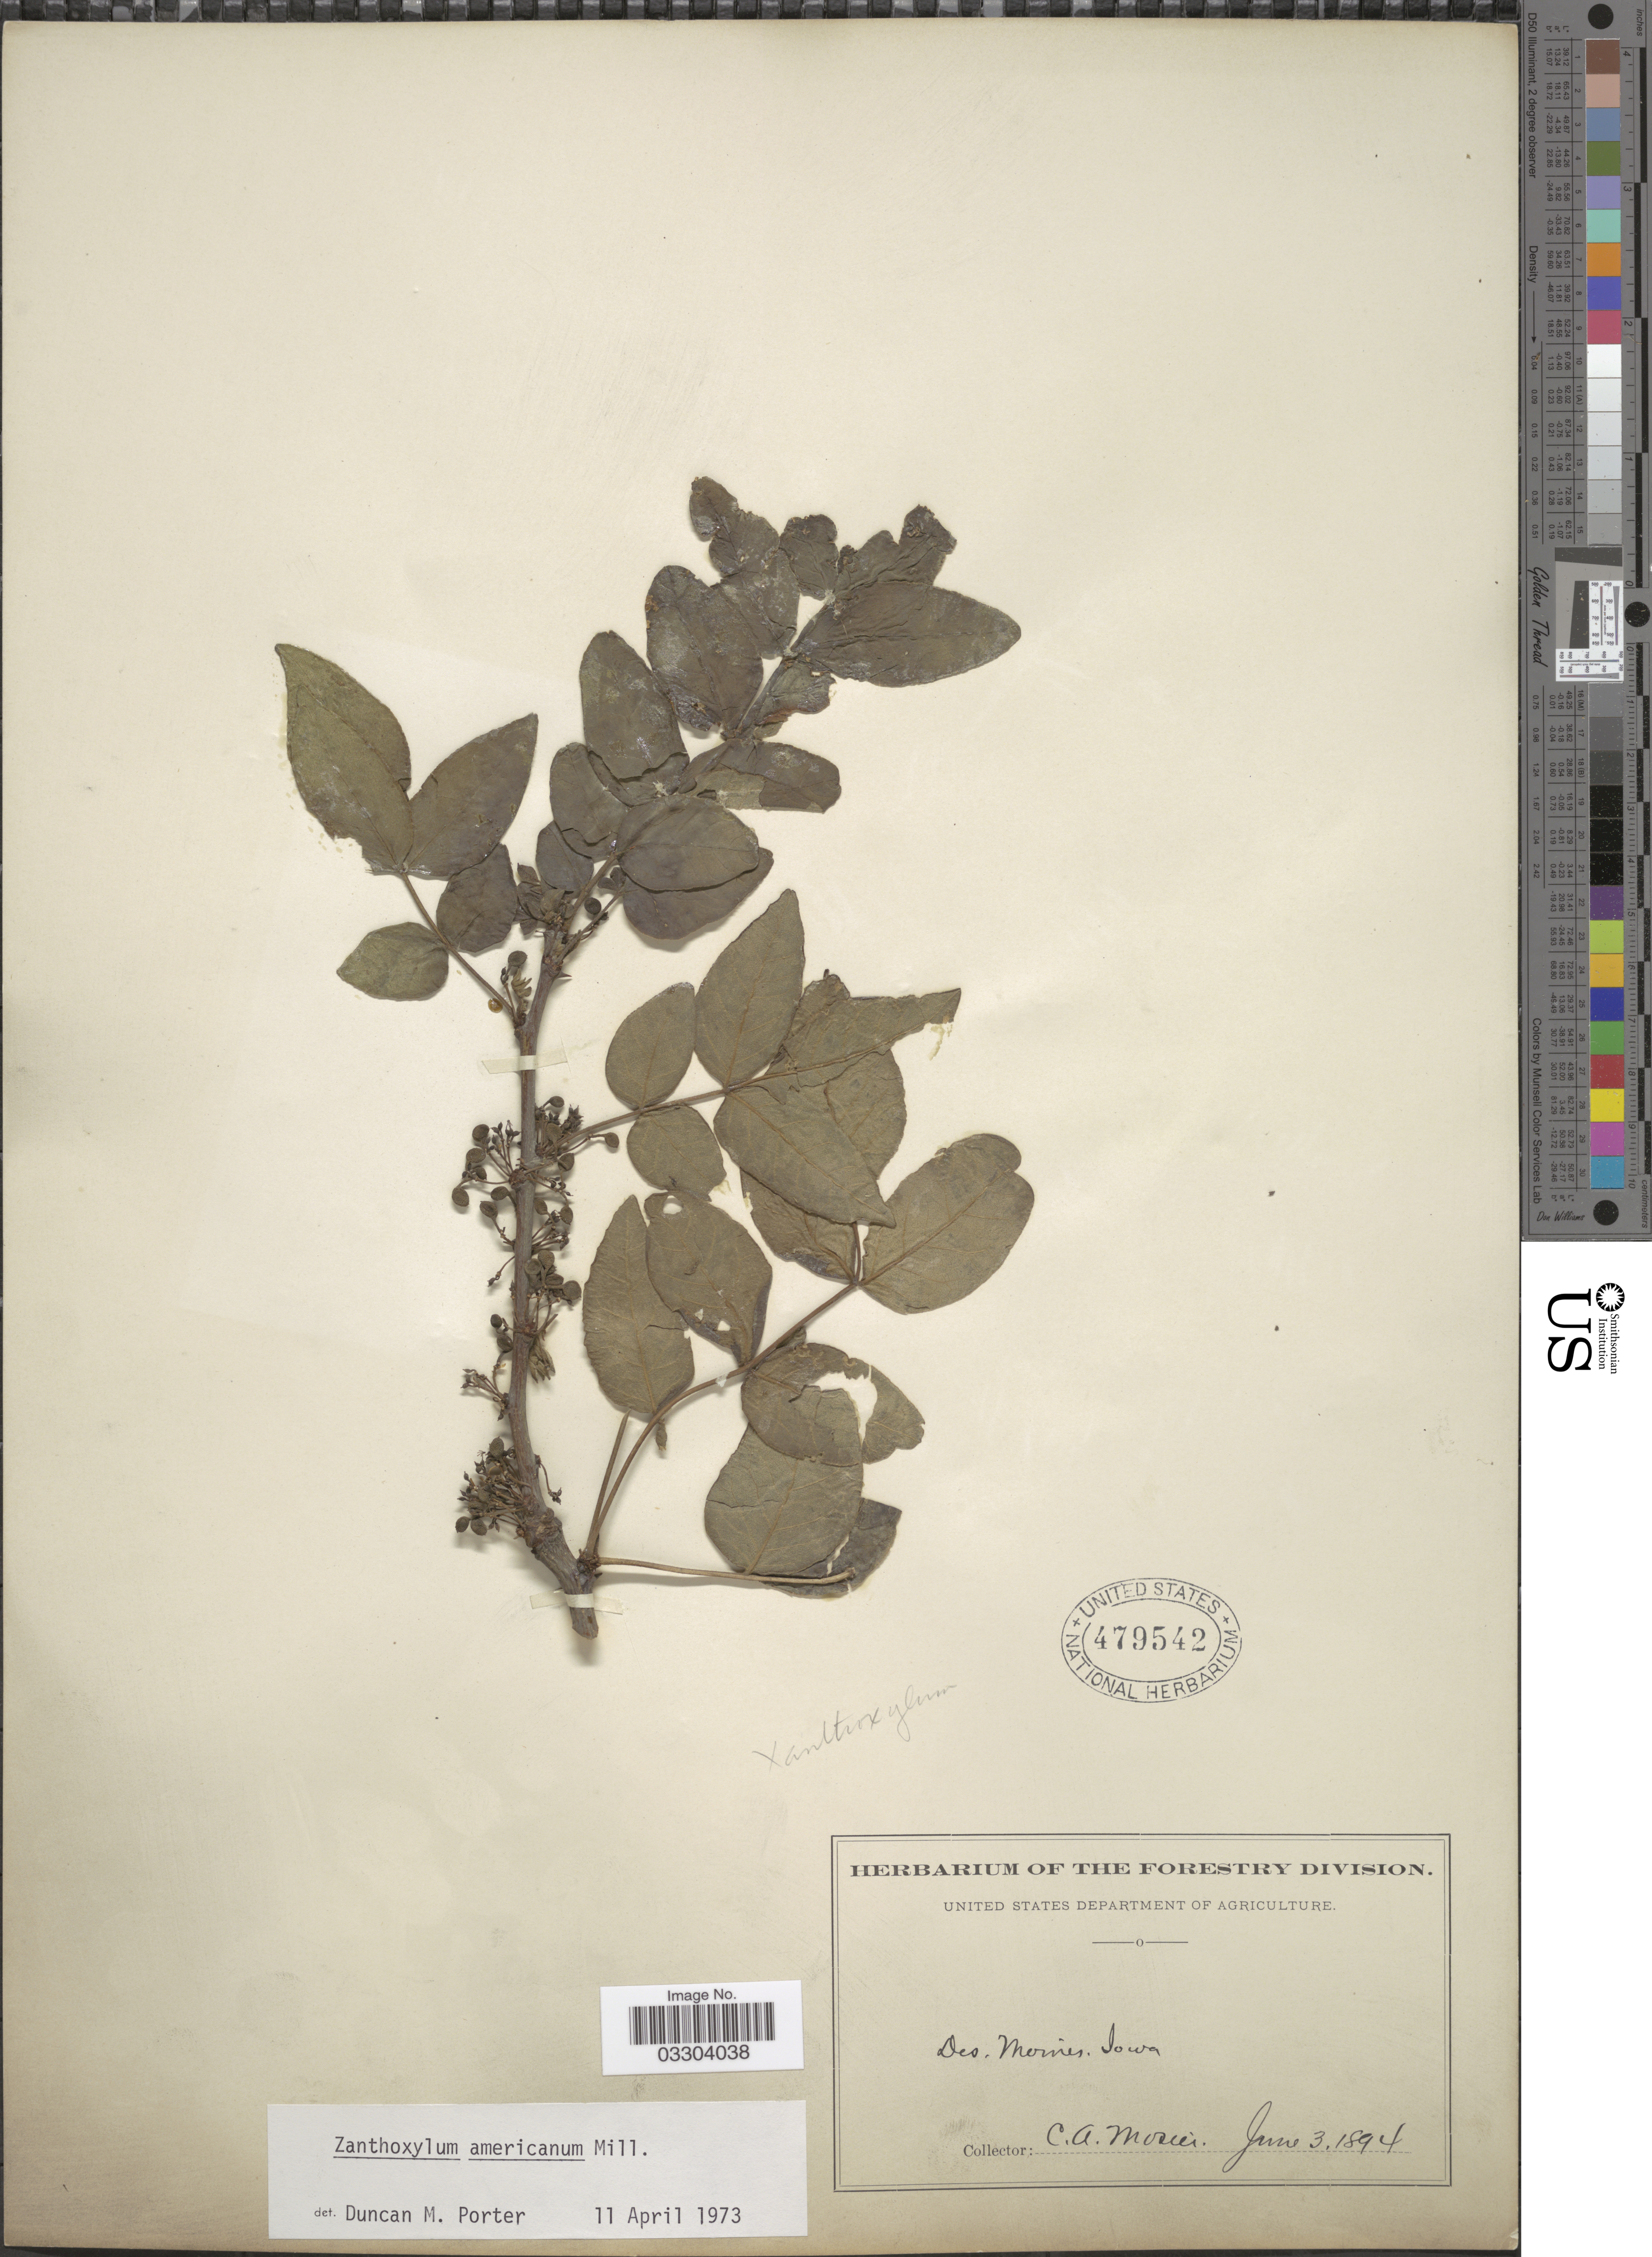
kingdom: Plantae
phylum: Tracheophyta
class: Magnoliopsida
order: Sapindales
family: Rutaceae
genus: Zanthoxylum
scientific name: Zanthoxylum americanum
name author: Mill.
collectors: C. A. Mosier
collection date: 1894-06-03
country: United States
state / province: Iowa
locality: Des Moines.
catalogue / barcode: US 479542